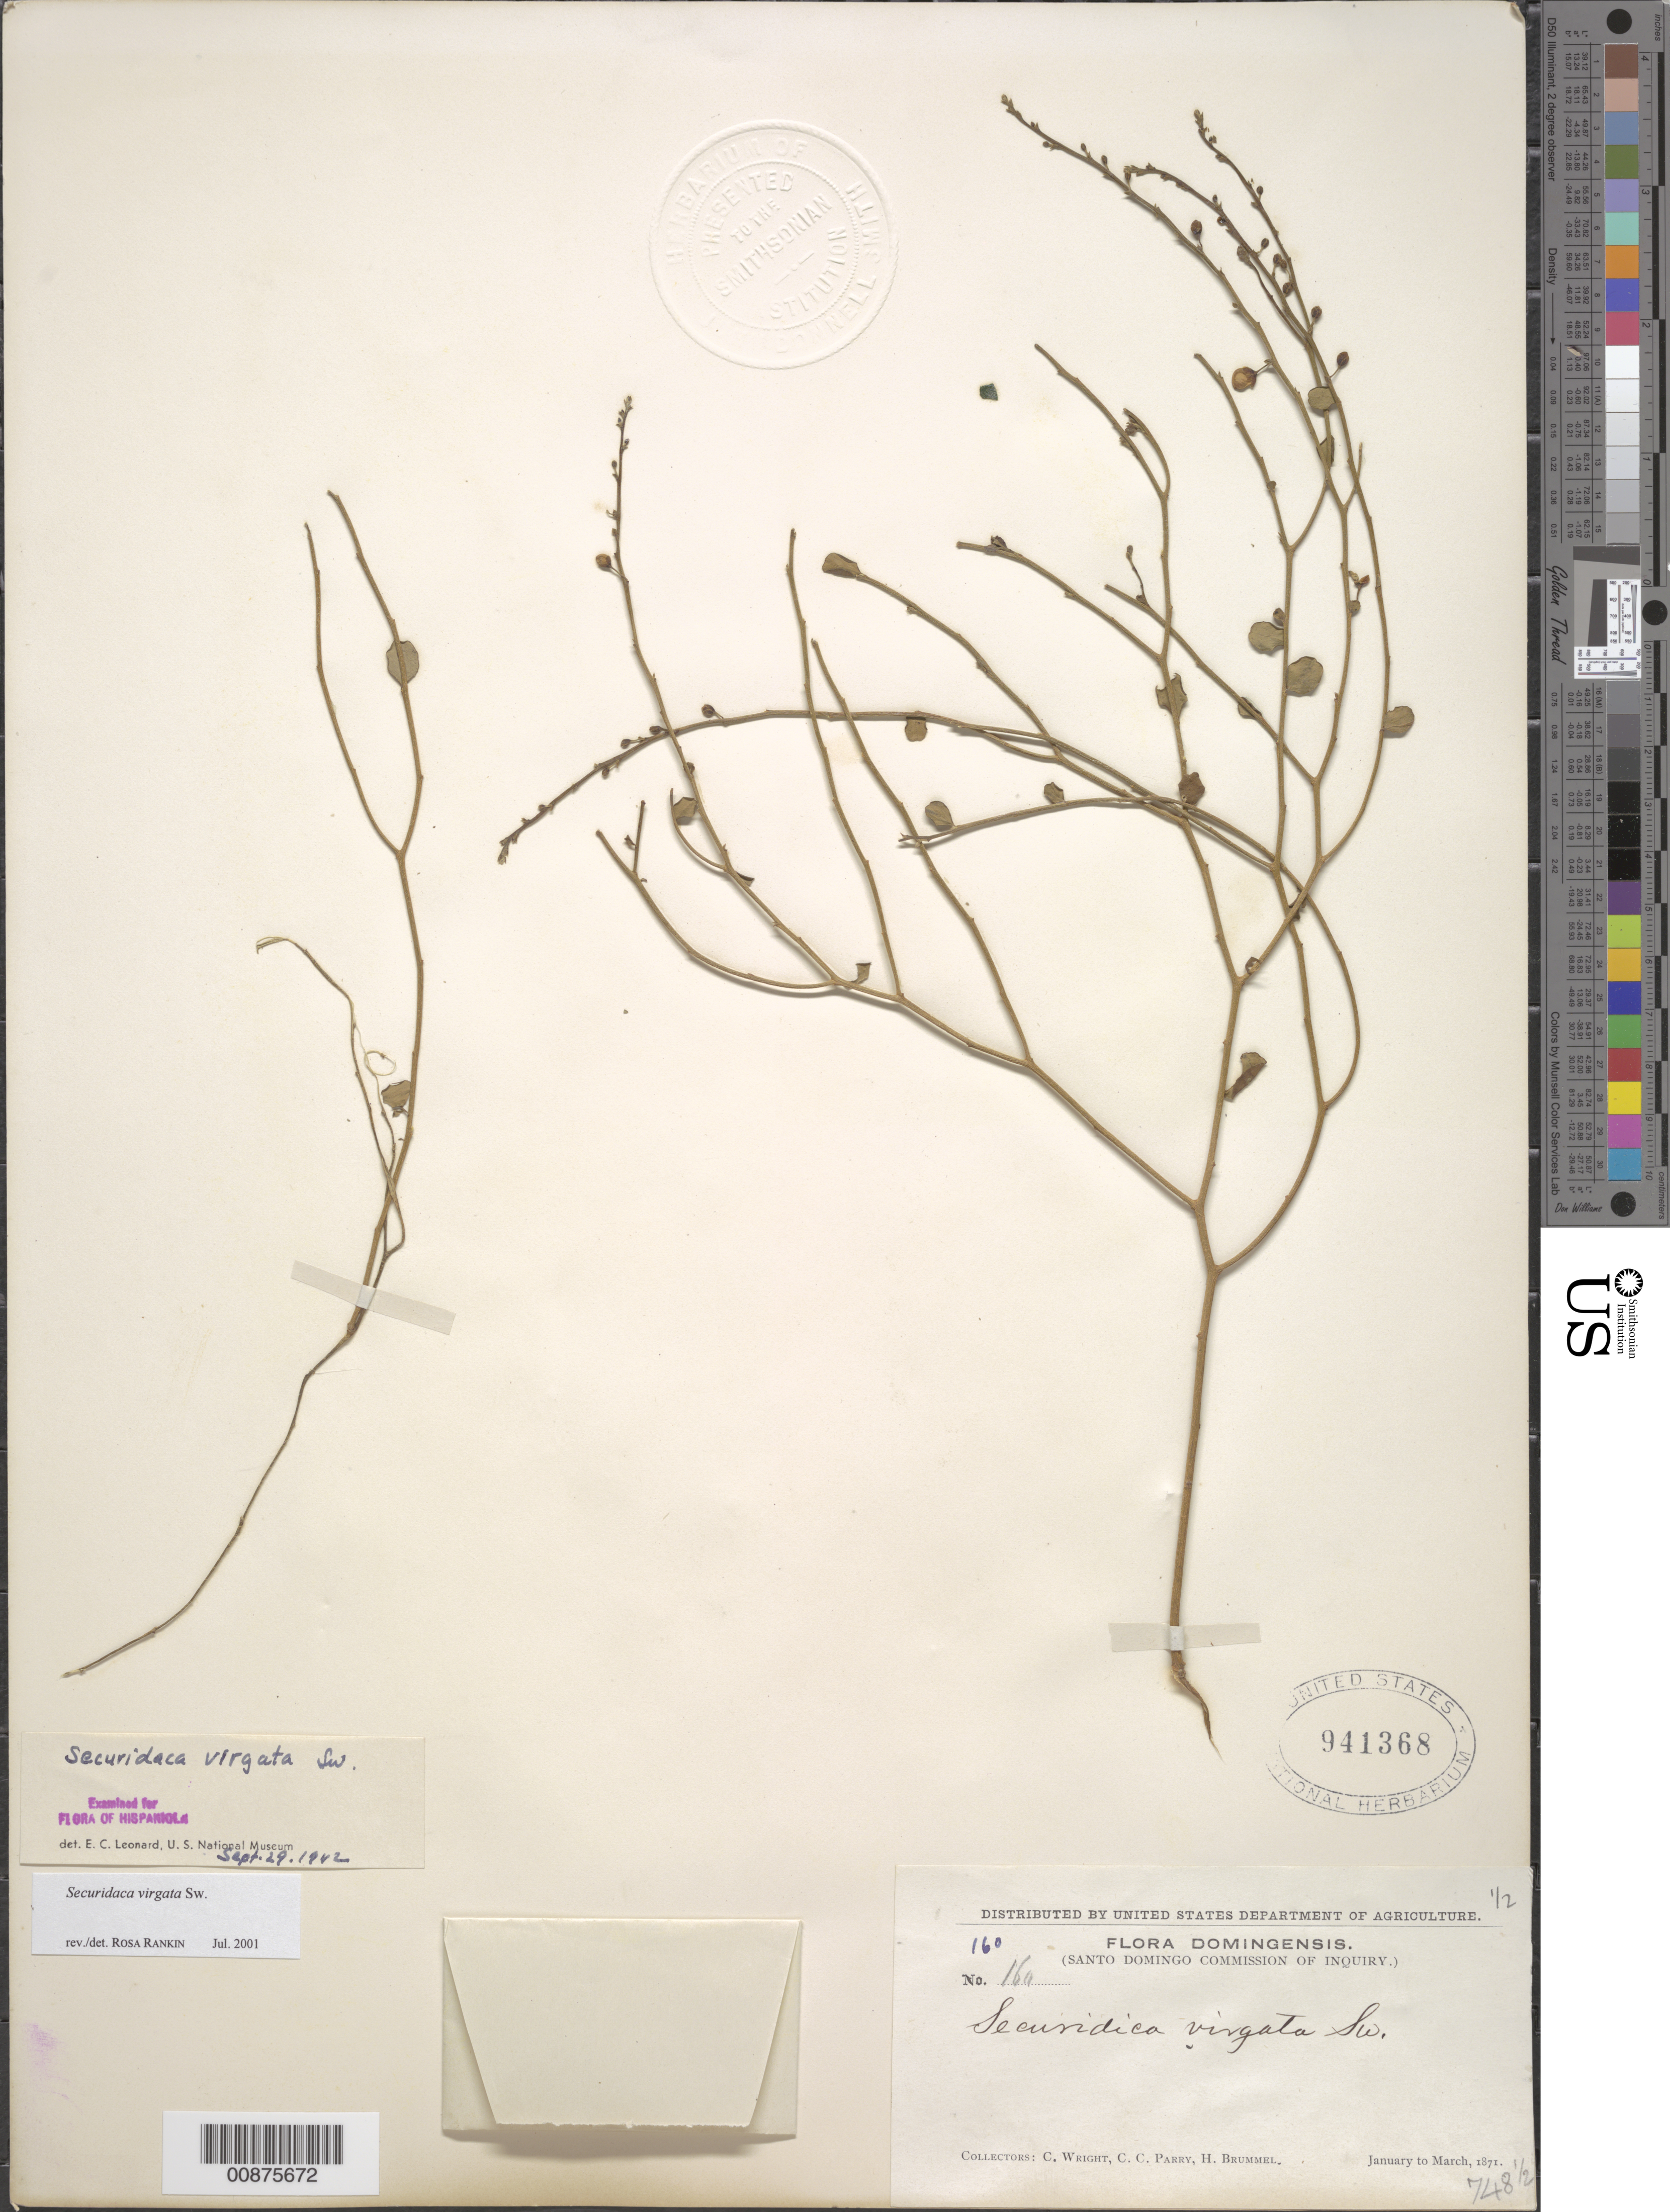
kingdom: Plantae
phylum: Tracheophyta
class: Magnoliopsida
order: Fabales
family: Polygalaceae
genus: Securidaca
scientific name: Securidaca virgata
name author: Sw.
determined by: Rankin Rodriguez, Rosa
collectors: C. Wright, C. C. Parry & H. Brummel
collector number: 160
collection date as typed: Jan 1871 to -- Mar 1871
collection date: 1871-01/1871-03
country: Dominican Republic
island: Hispaniola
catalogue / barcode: US 941368